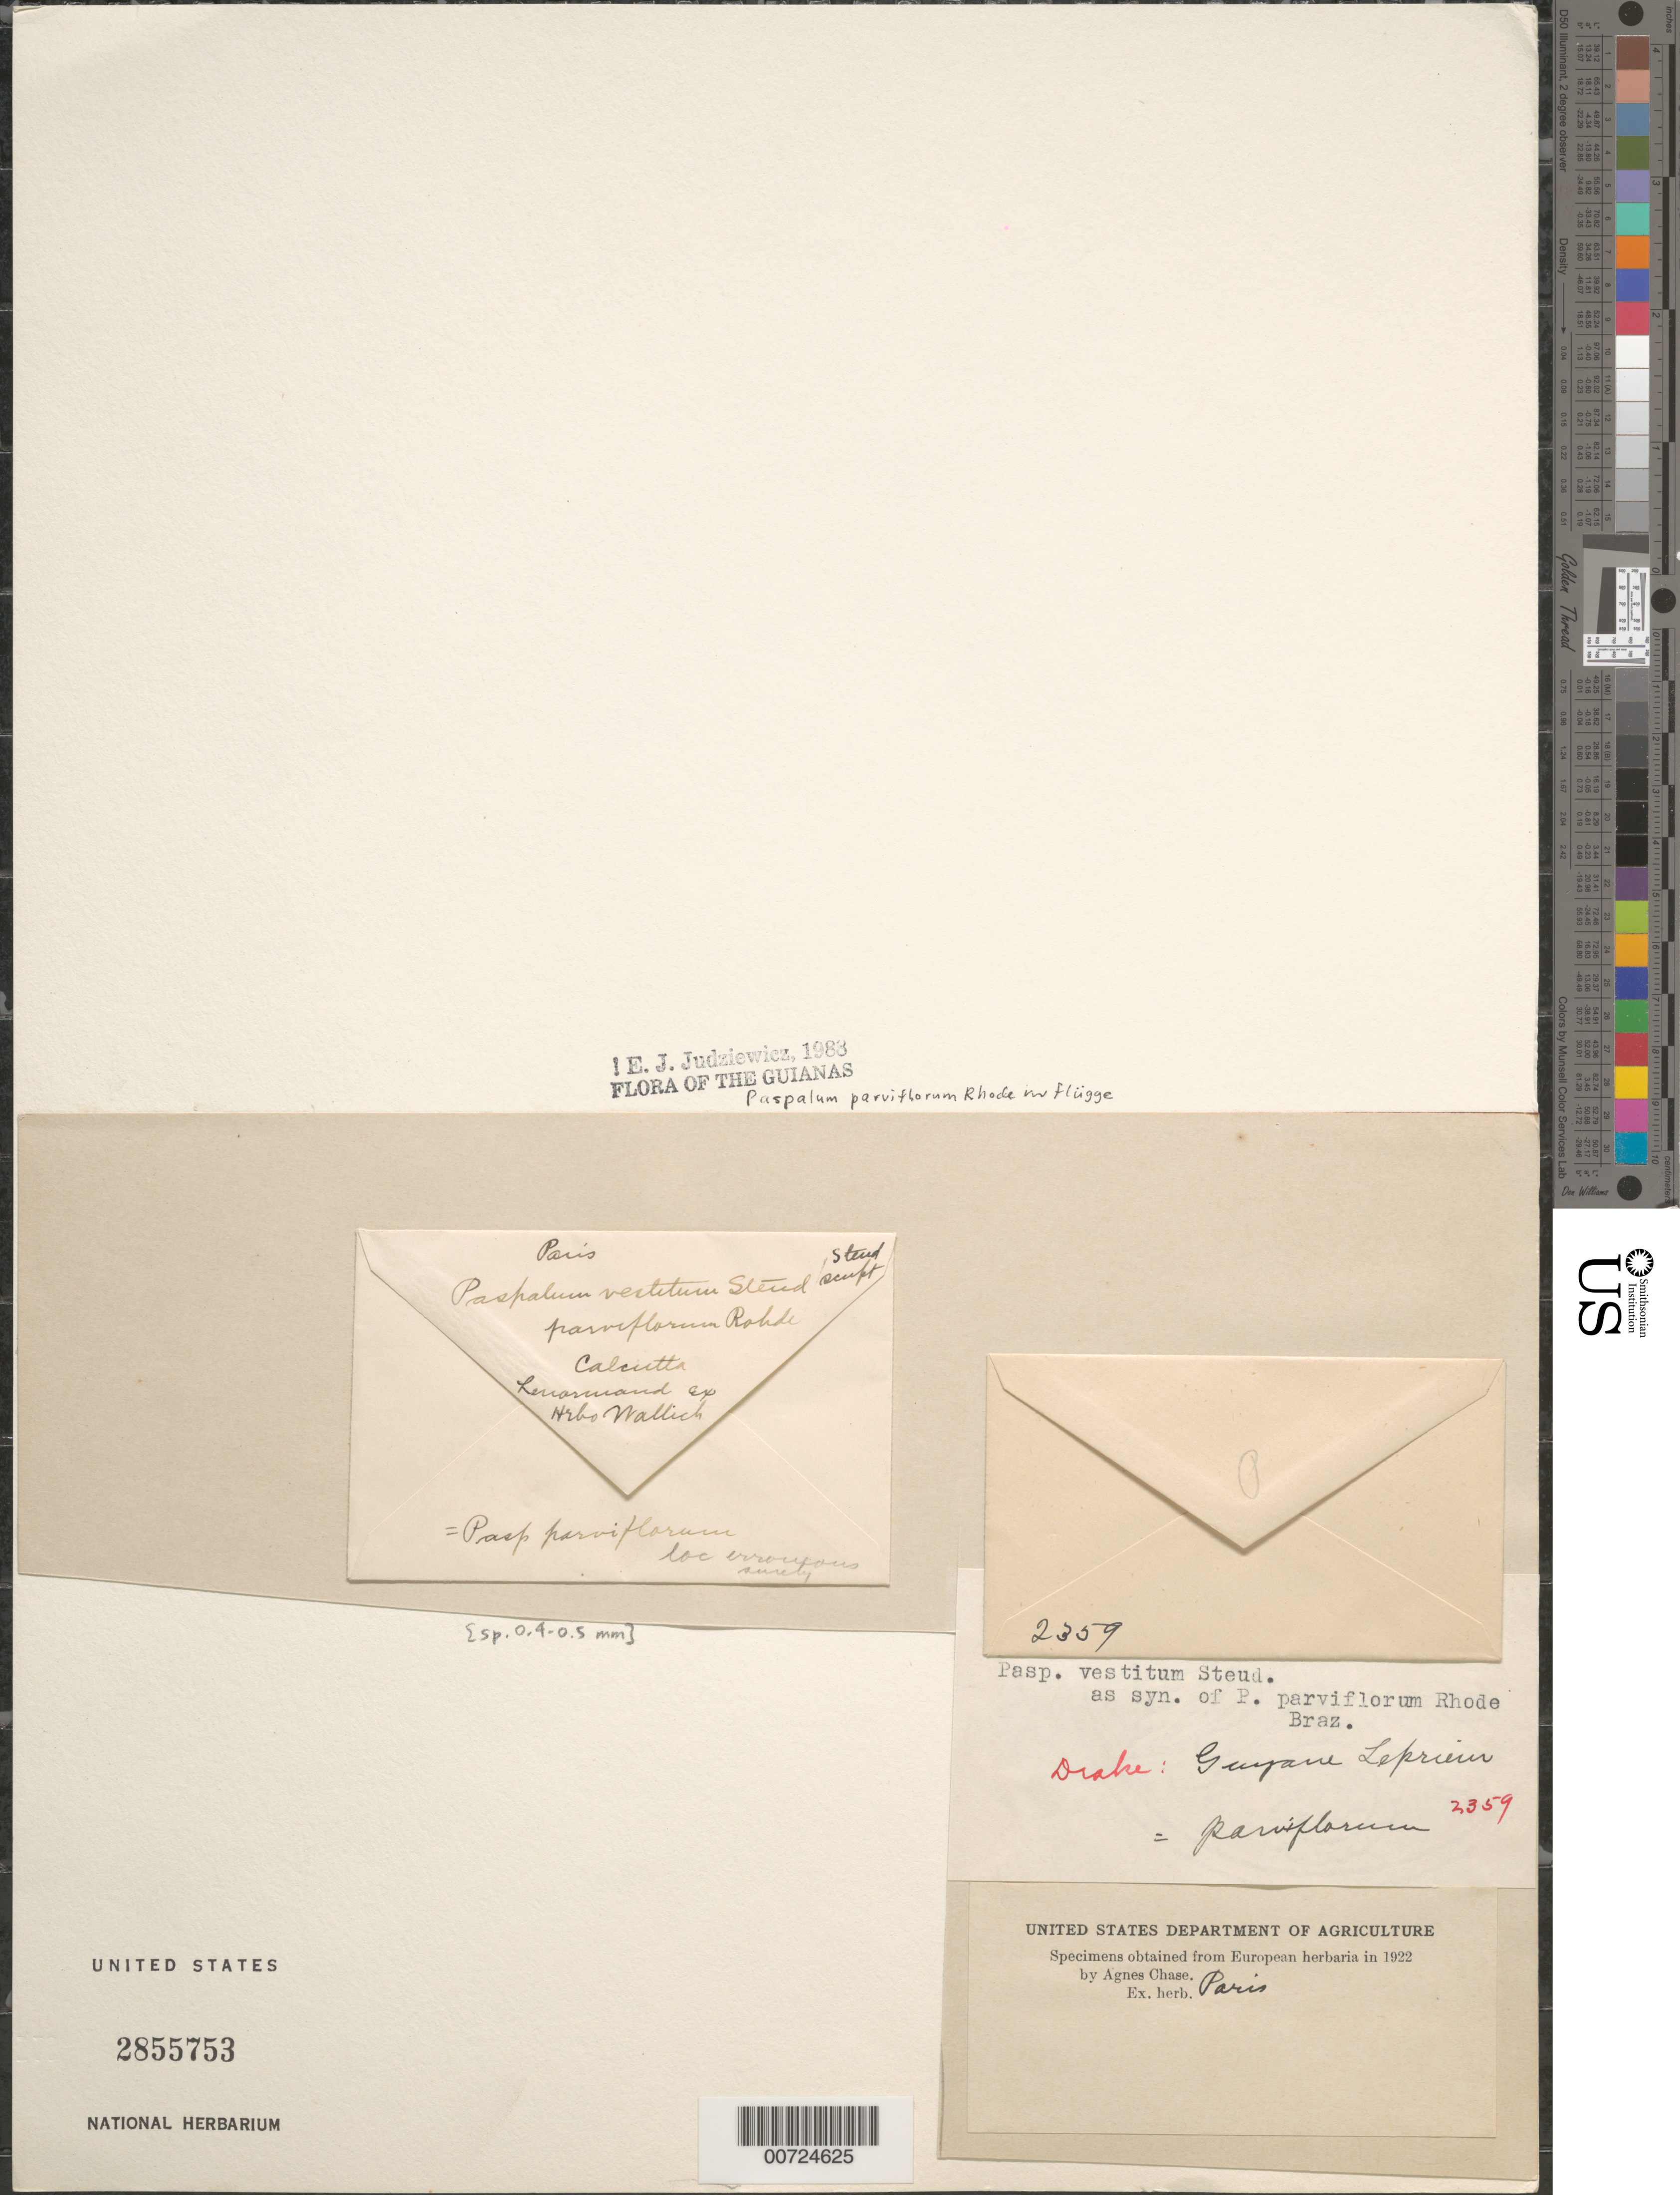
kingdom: Plantae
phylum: Tracheophyta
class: Liliopsida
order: Poales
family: Poaceae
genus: Paspalum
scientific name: Paspalum parviflorum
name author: Rohde ex Flüggé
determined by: Judziewicz, E. J.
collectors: F. M. R. Leprieur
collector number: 2359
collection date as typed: s.d.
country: French Guiana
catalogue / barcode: US 2855753